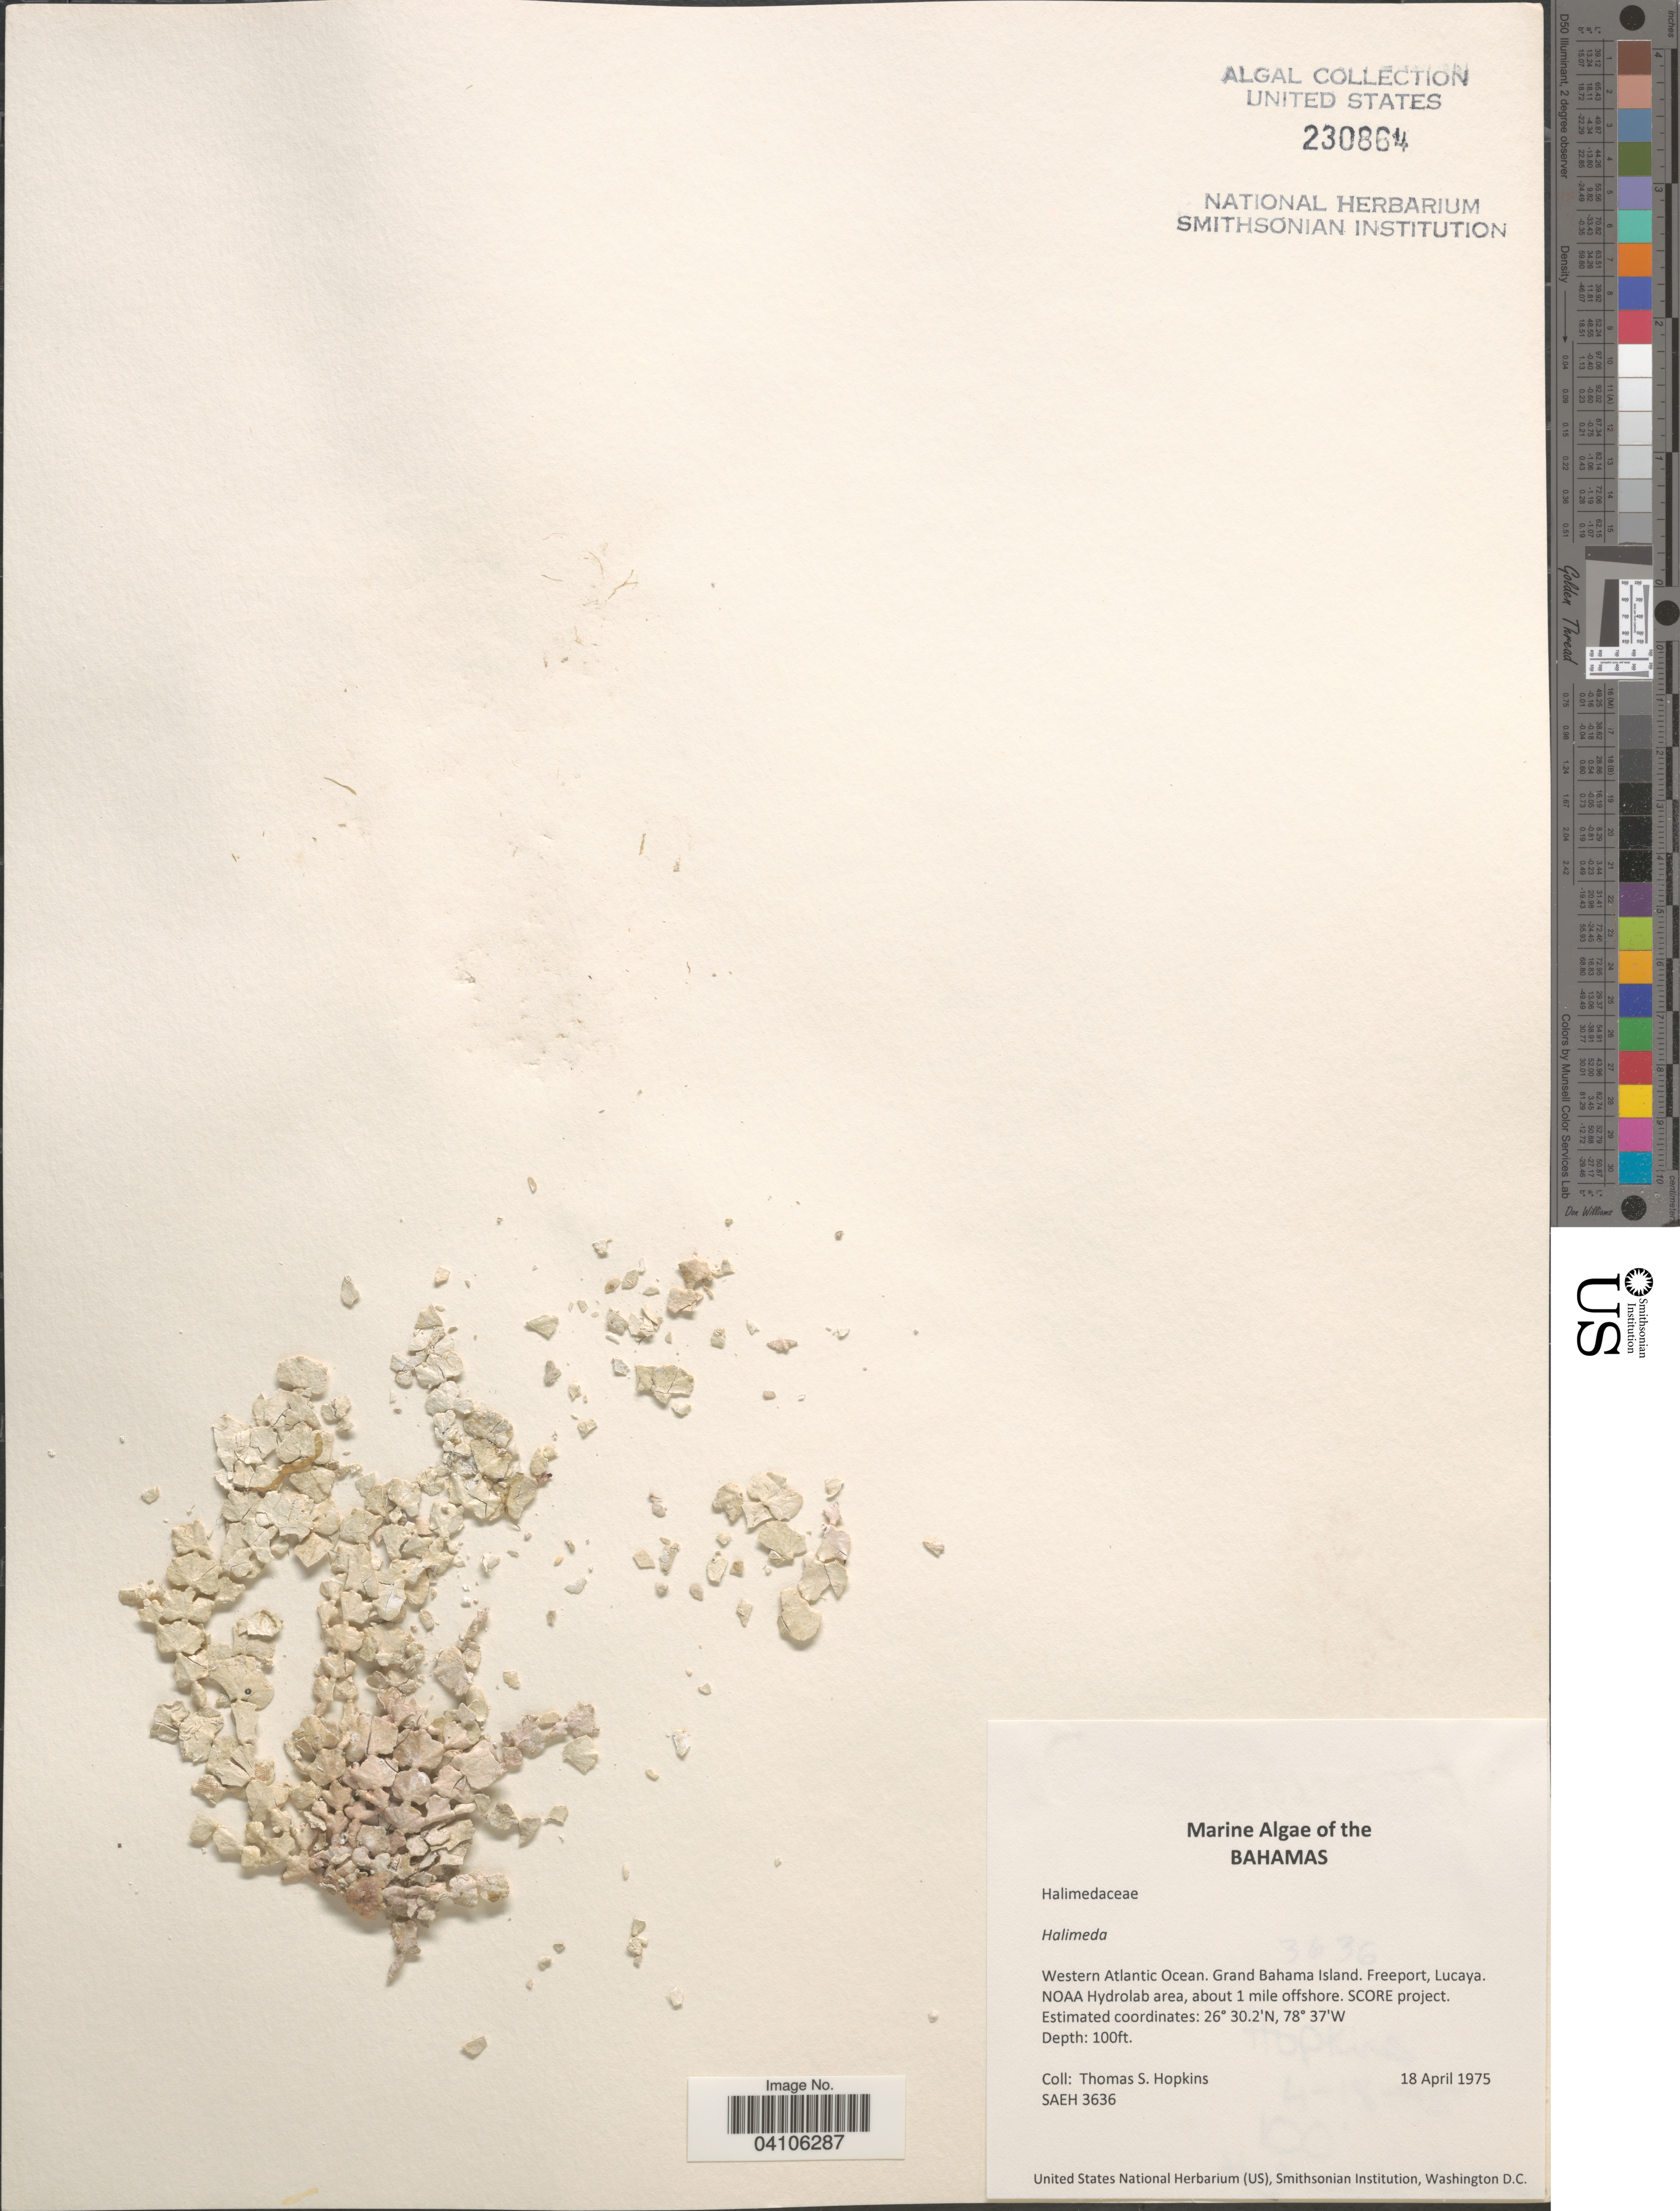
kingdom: Plantae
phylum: Chlorophyta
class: Ulvophyceae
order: Bryopsidales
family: Halimedaceae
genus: Halimeda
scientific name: Halimeda sp.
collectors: T. Hopkins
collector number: SAEH3636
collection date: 1975-04-18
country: Bahamas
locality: Western Atlantic Ocean. Grand Bahama Island. Freeport, Lucaya. NOAA Hydrolab area, about 1 mile offshore. SCORE project.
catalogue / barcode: US 230864